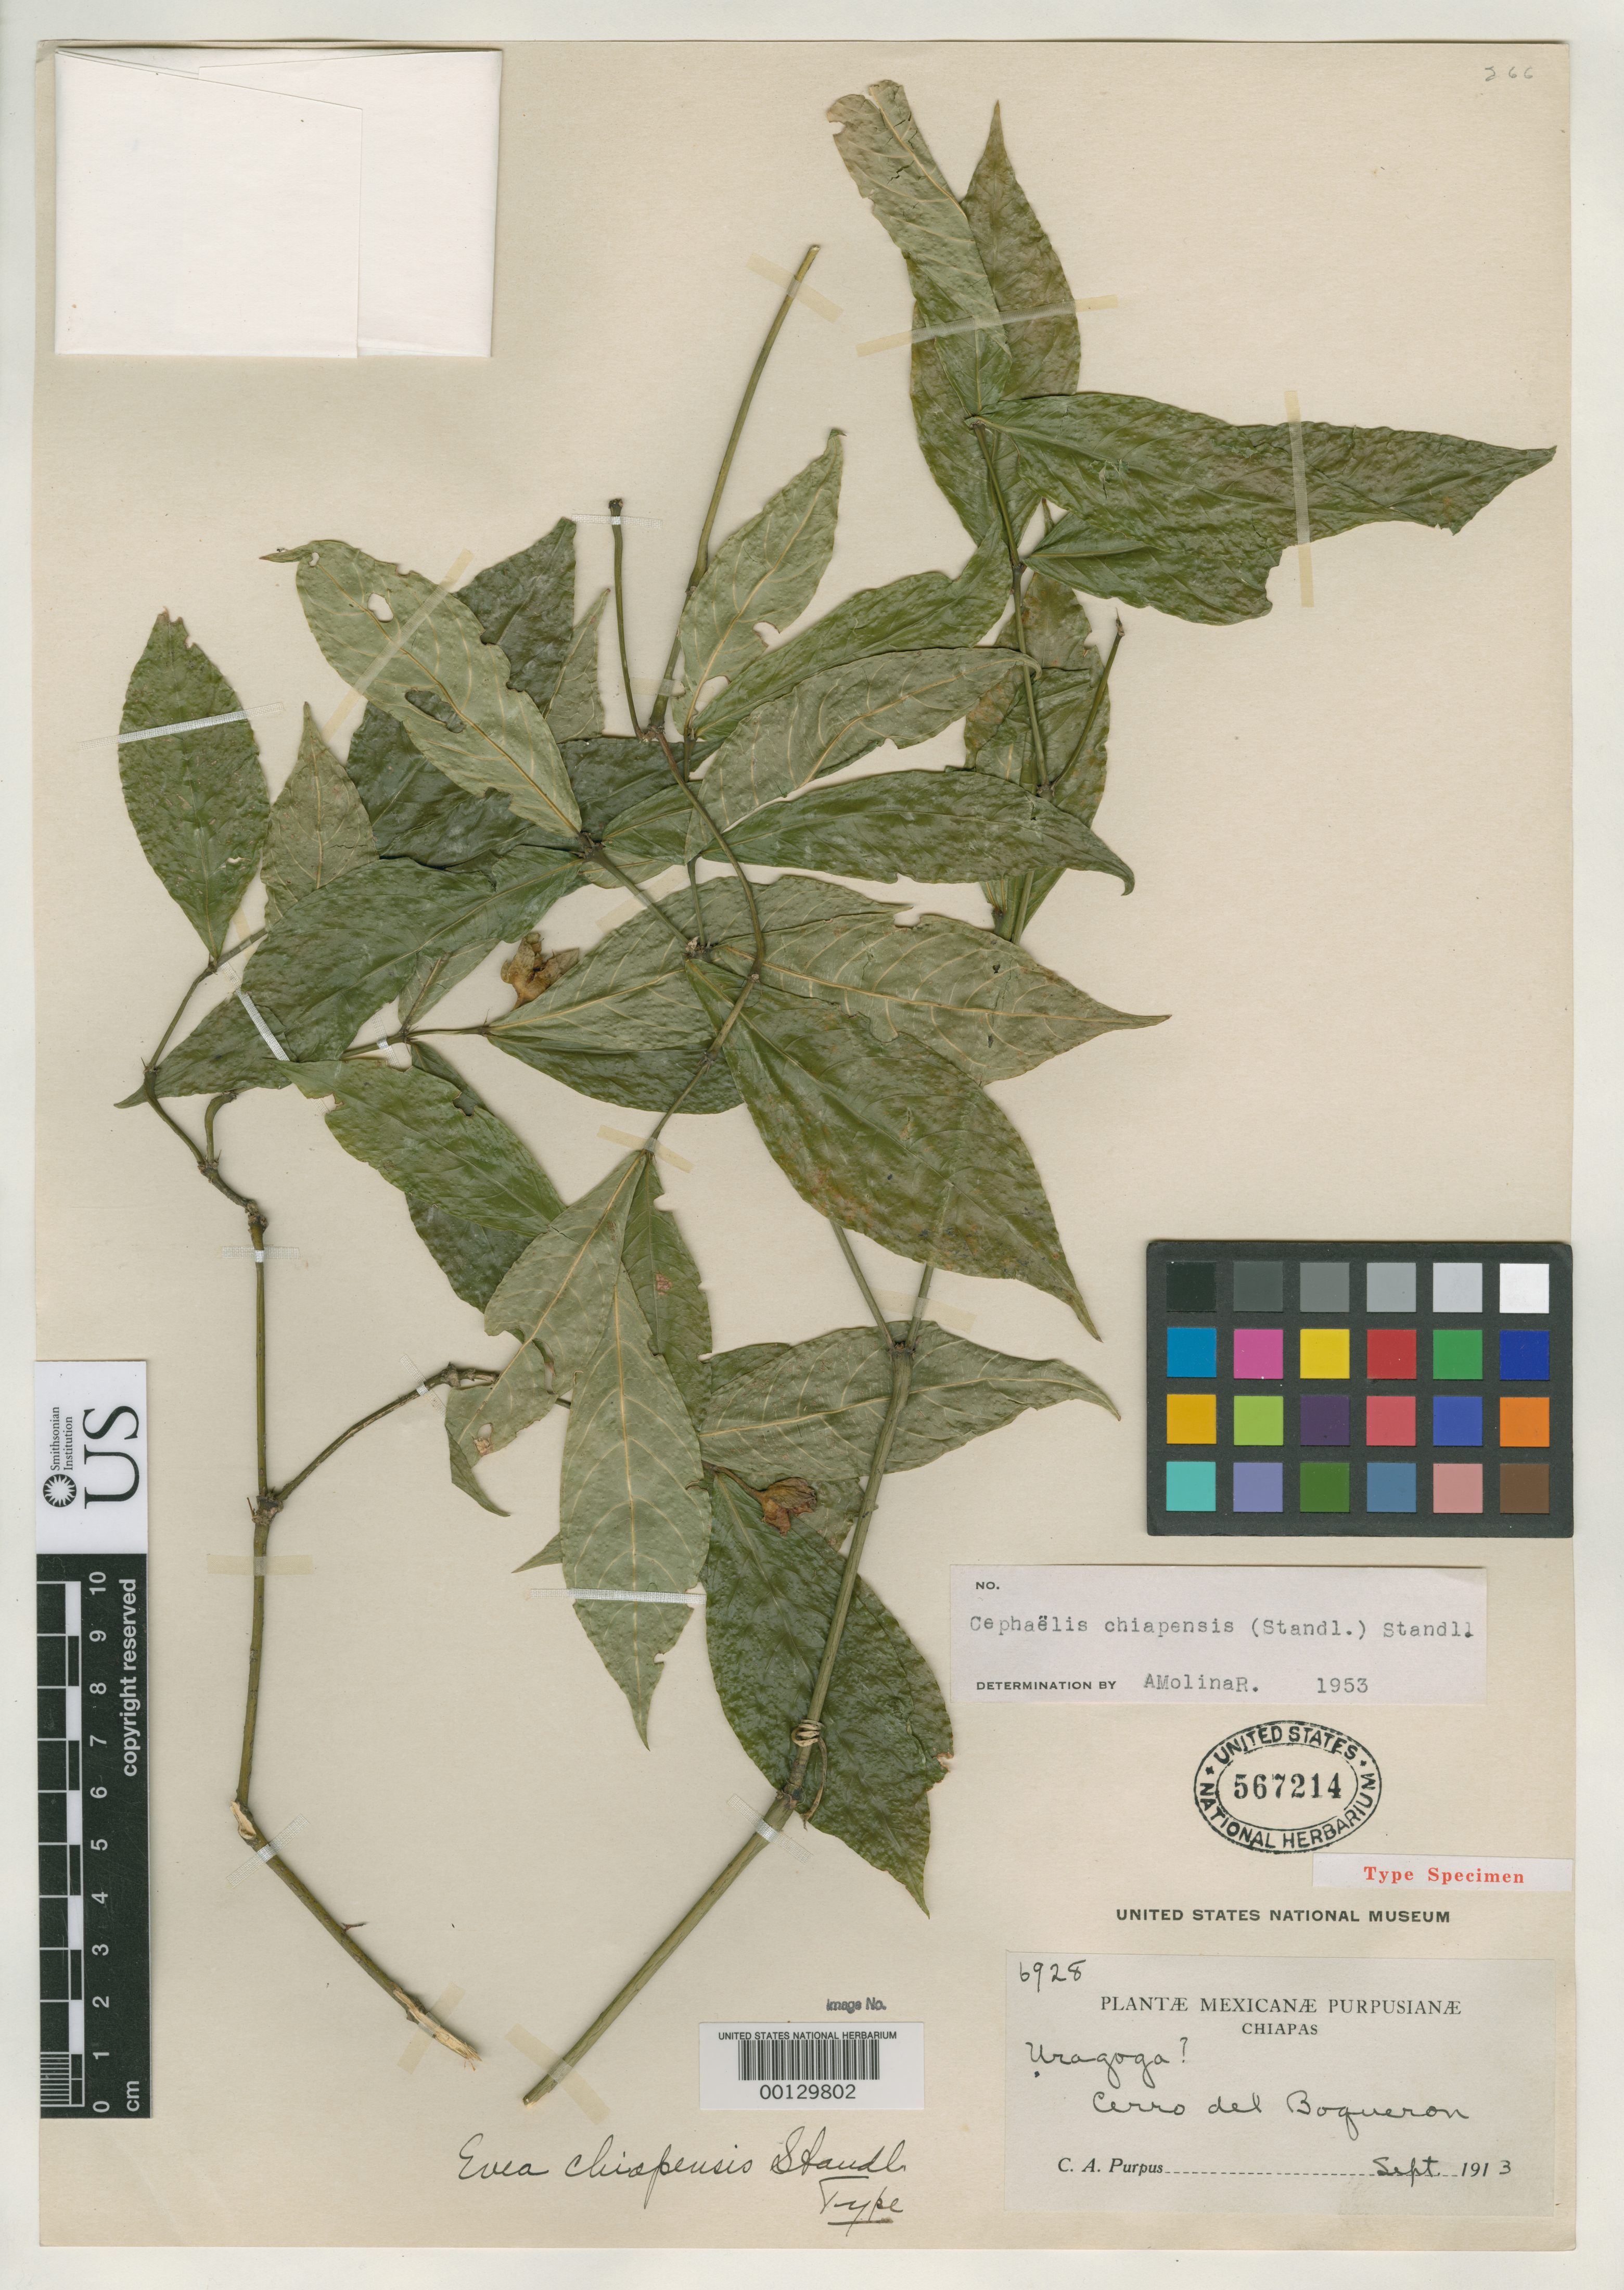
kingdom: Plantae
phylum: Tracheophyta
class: Magnoliopsida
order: Gentianales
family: Rubiaceae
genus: Evea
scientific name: Evea chiapensis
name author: Standl.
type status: Holotype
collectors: C. A. Purpus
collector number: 6928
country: Mexico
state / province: Chiapas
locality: Cerro del Boqueron.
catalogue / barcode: US 567214